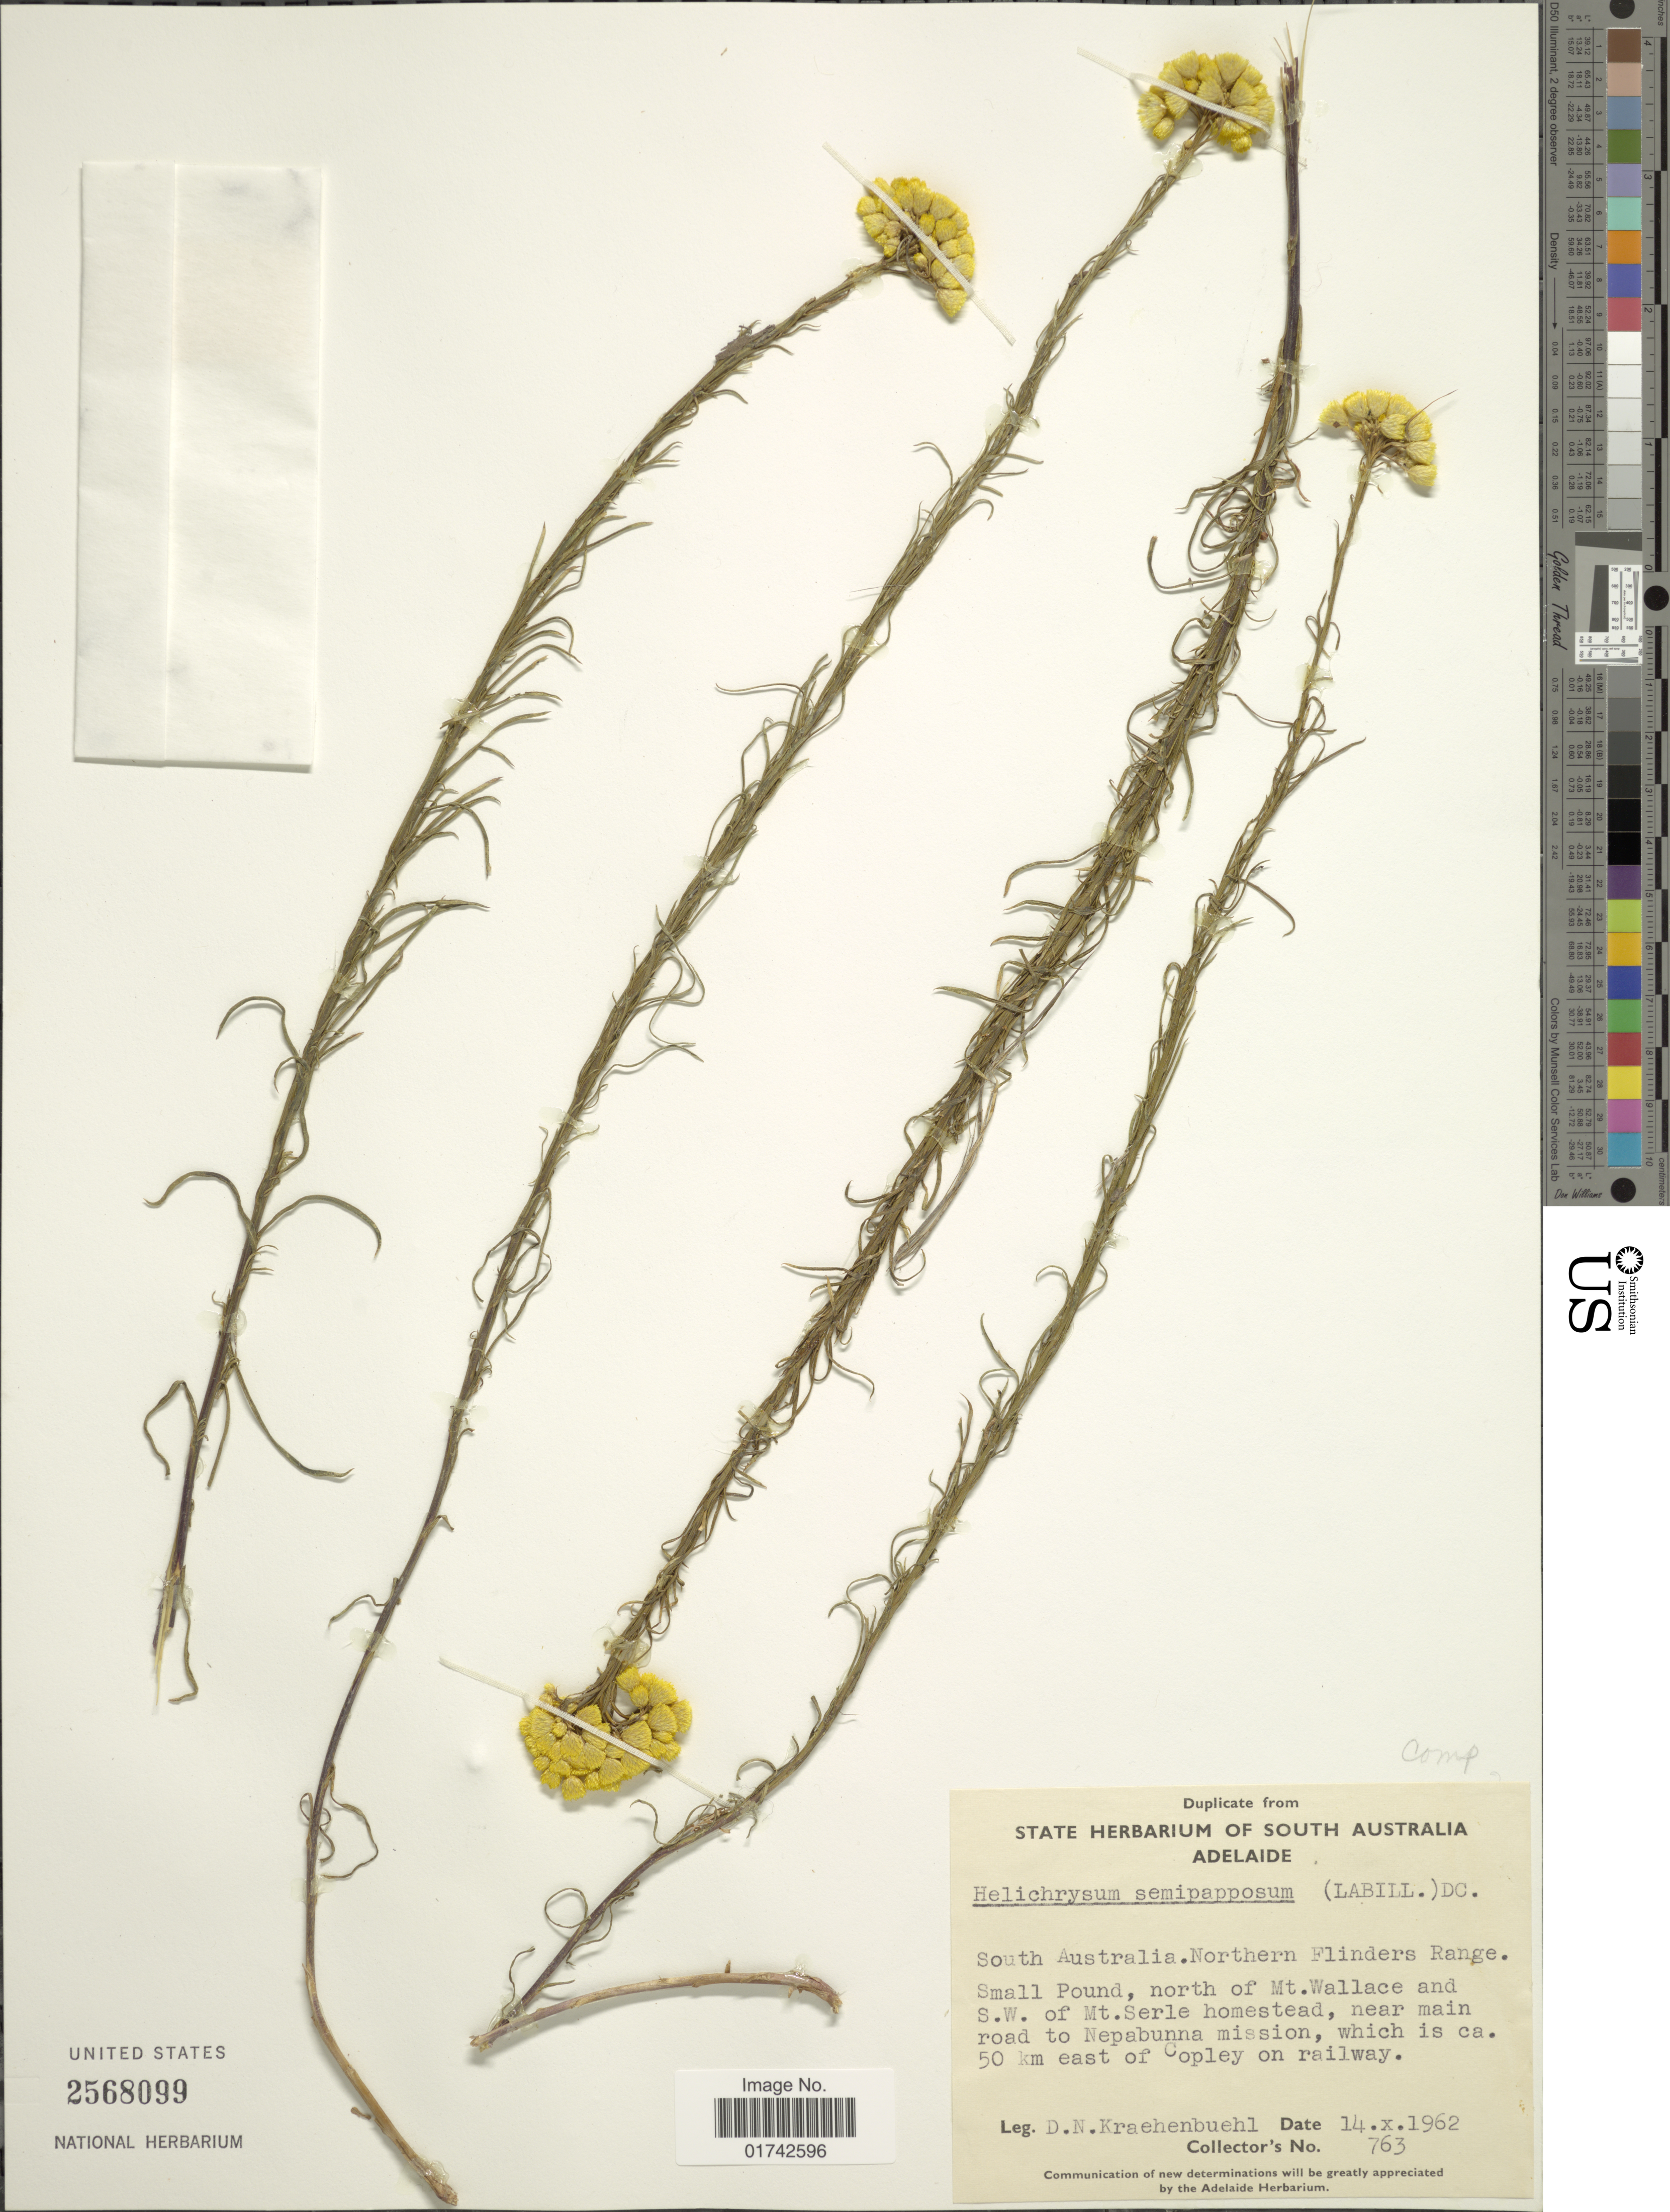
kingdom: Plantae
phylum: Tracheophyta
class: Magnoliopsida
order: Asterales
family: Asteraceae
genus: Helichrysum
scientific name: Helichrysum semipapposum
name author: DC.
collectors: D. Kraehenbuehl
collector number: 763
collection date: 1962-10-14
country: Australia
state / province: South Australia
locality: Northern Flinders Range. Small Pound. North of Mt. Wallace and S.W. of Mt. Serle homestead, near main road to Nepabunna mission, which is ca. 50 km east of Copley on railway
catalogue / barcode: US 2568099